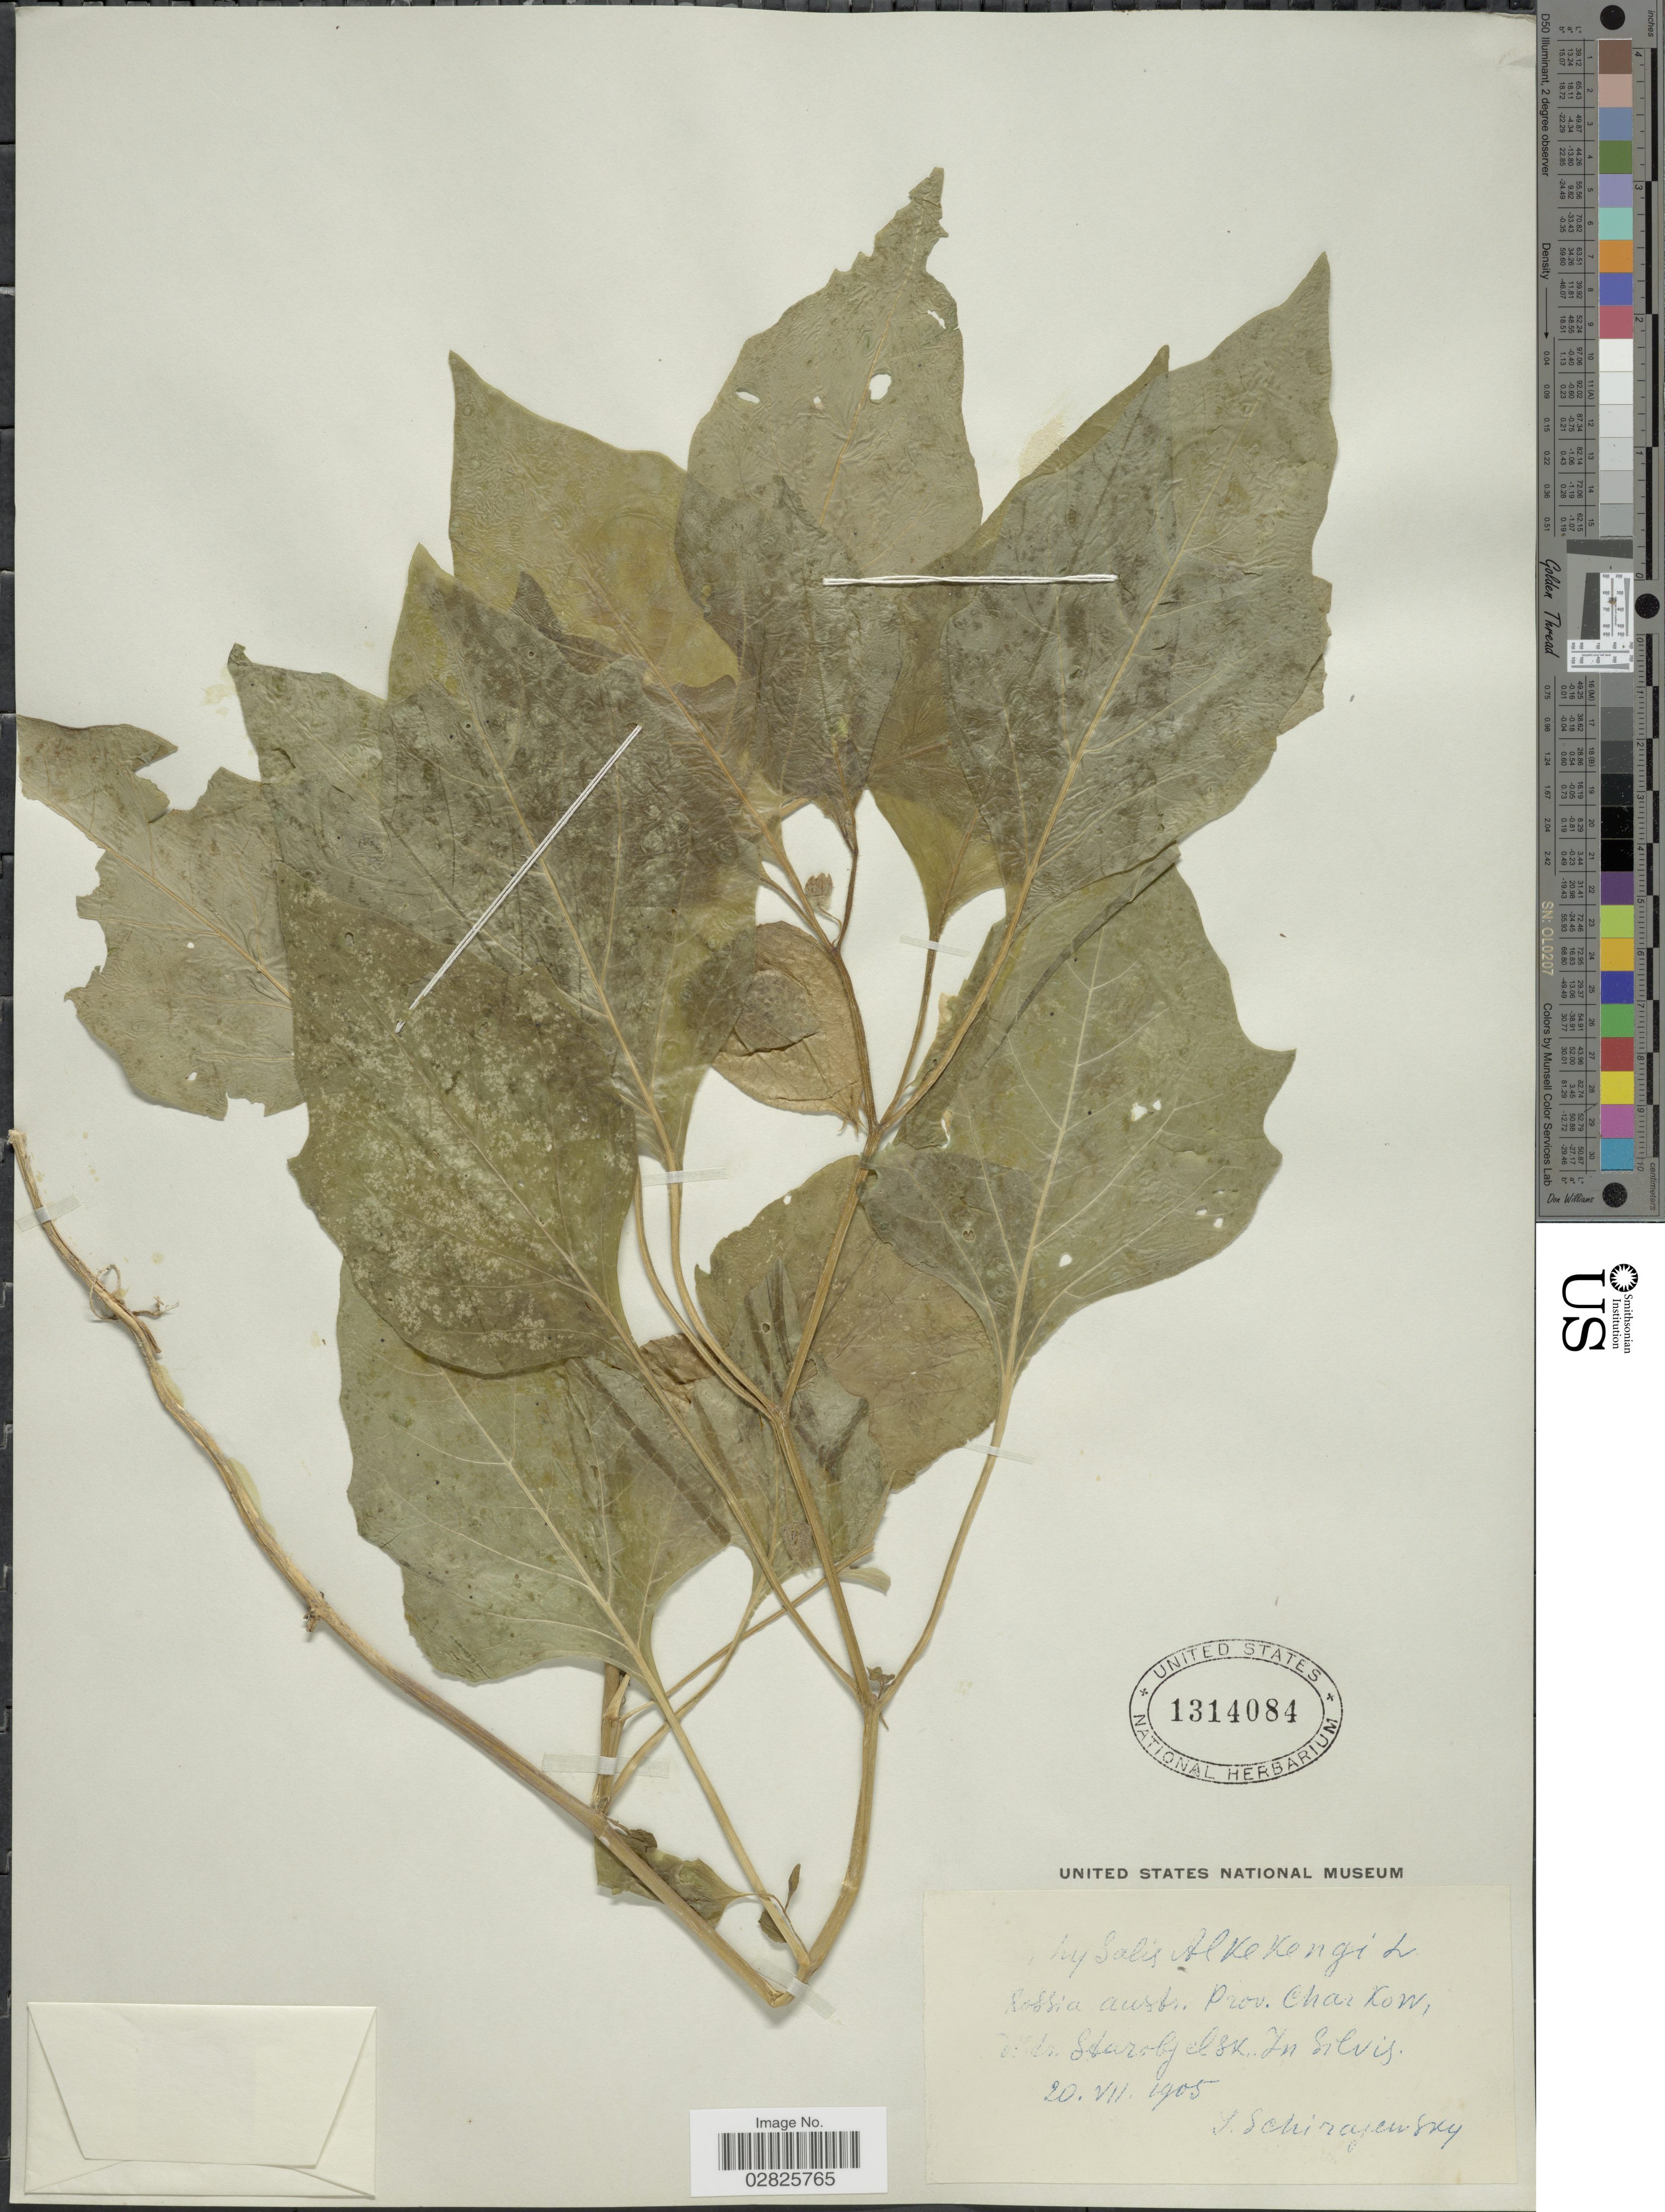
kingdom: Plantae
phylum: Tracheophyta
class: Magnoliopsida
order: Solanales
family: Solanaceae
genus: Physalis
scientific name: Physalis alkekengi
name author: L.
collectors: I. Schirajewsky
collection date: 1905-07-20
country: Ukraine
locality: Rossia austr. Prov. Char Kow, distr. Starobjelsk. In Silvis.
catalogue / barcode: US 1314084